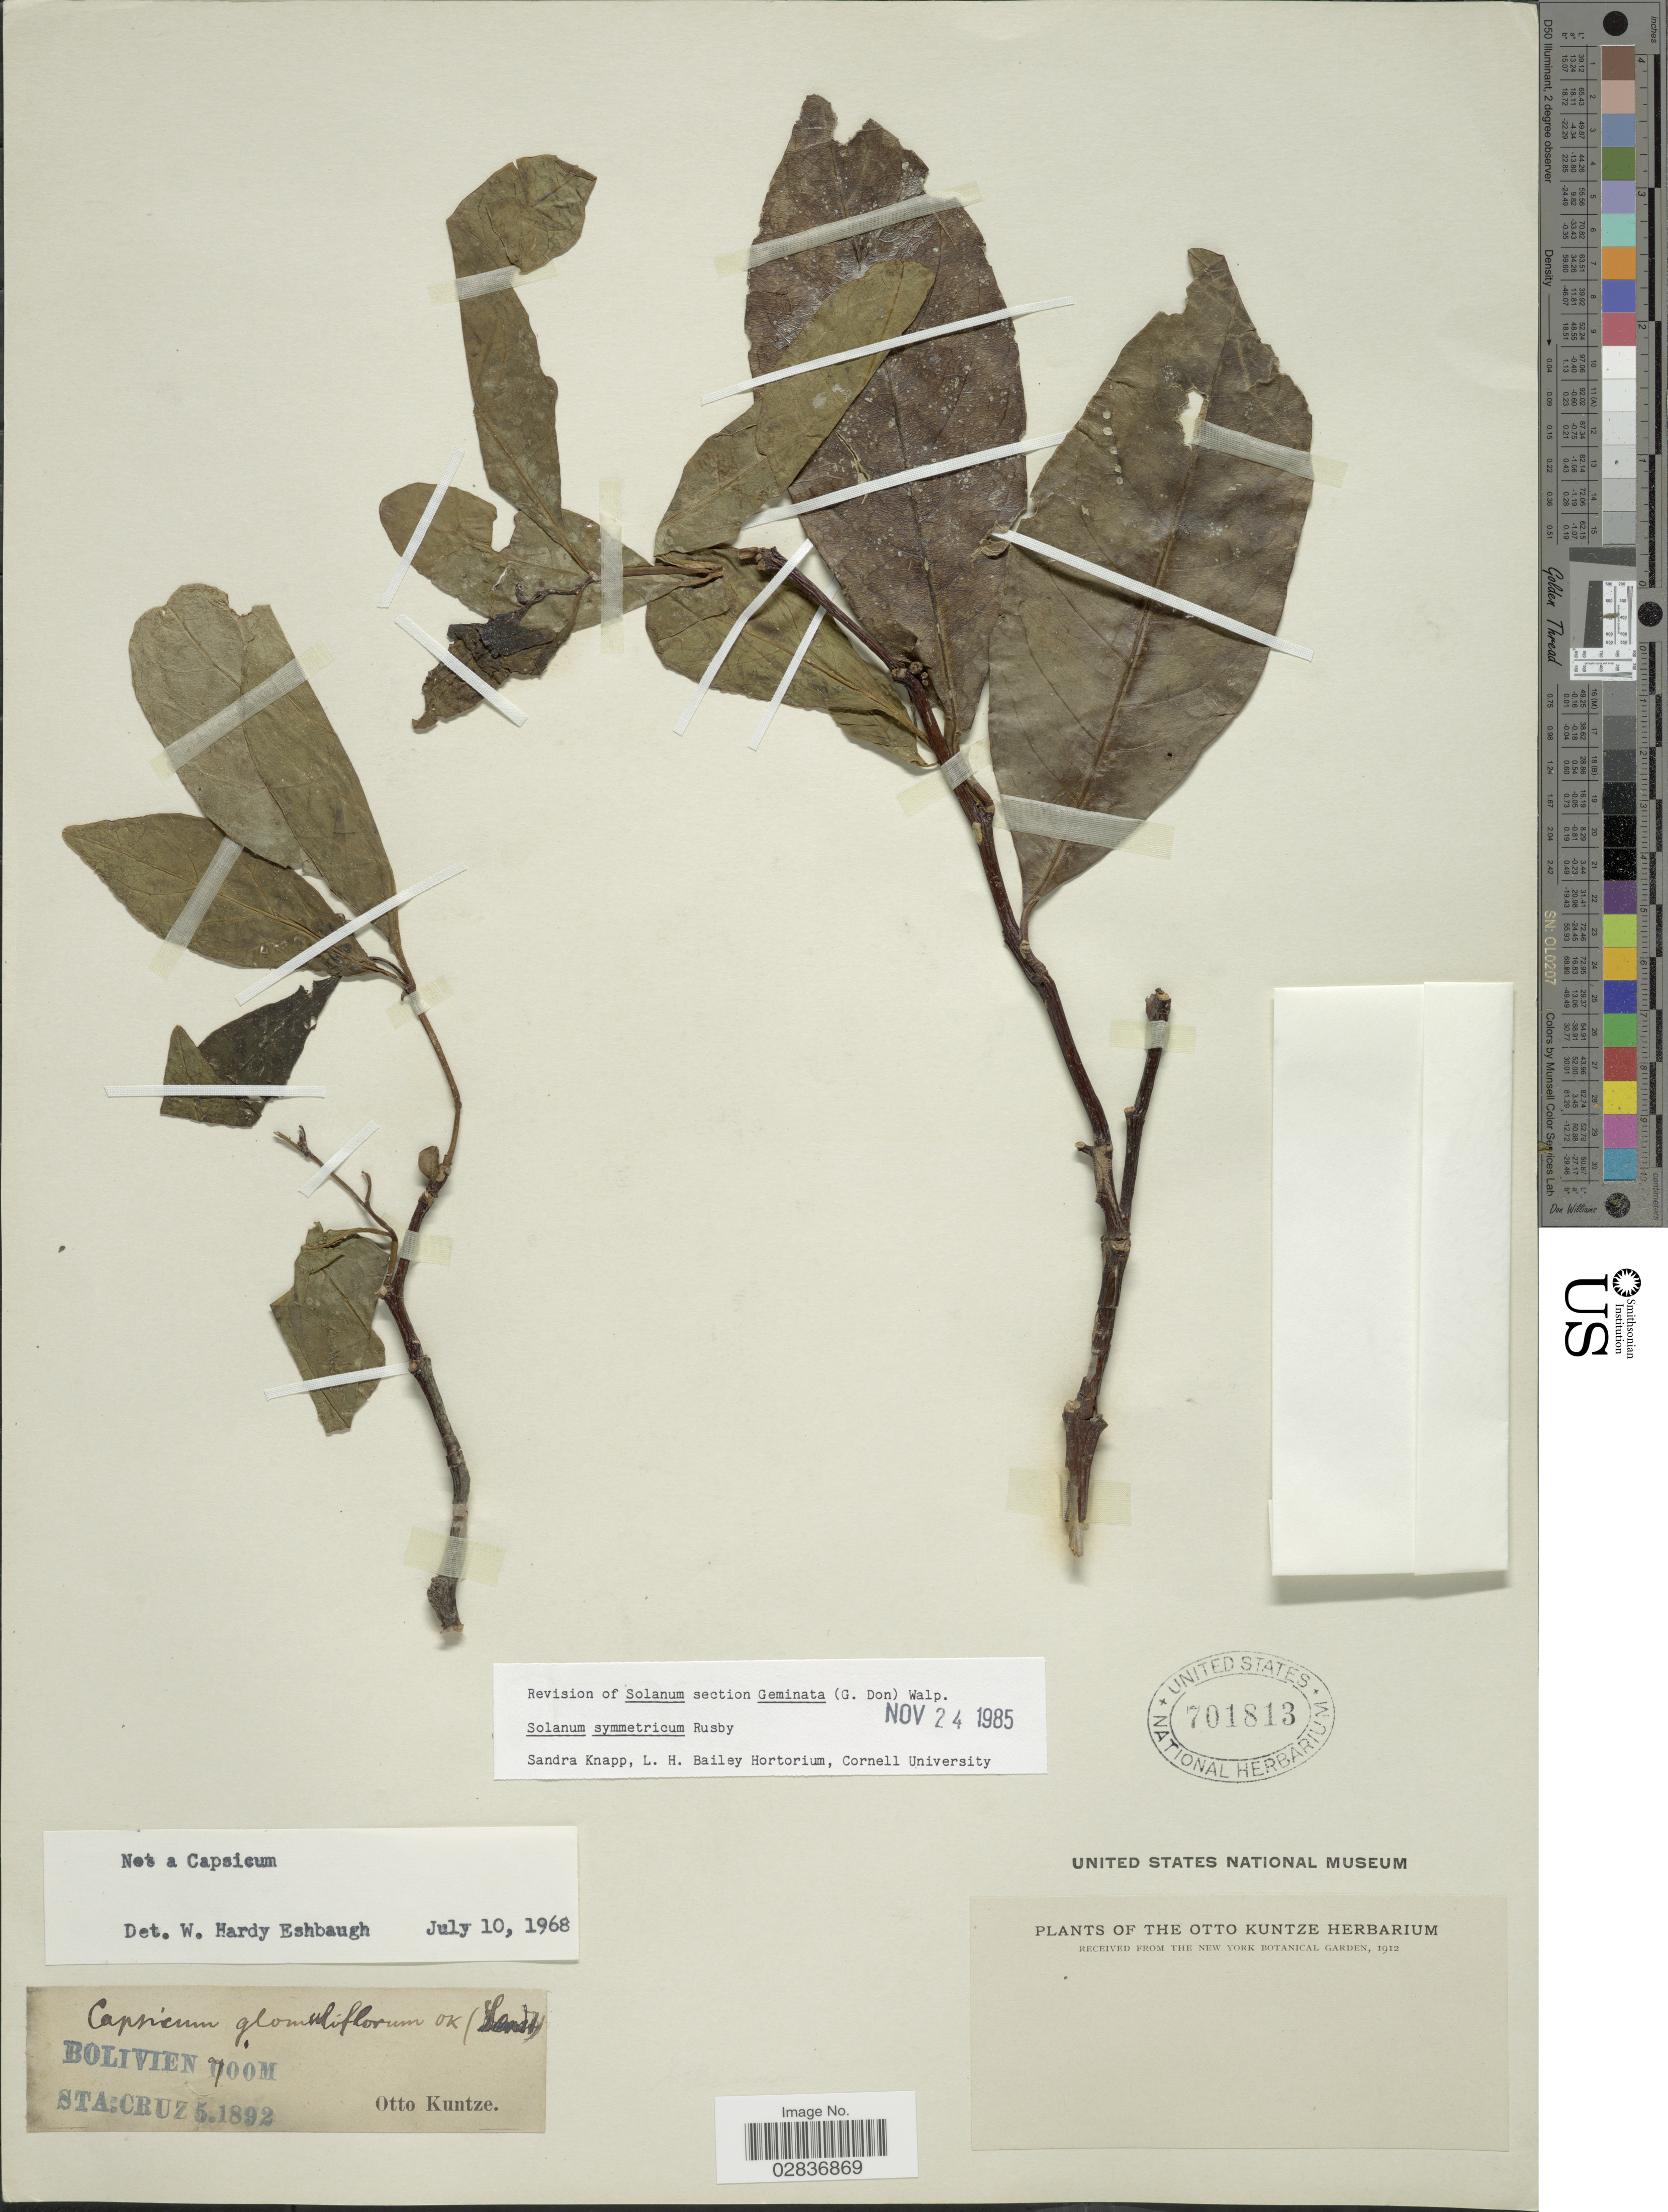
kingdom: Plantae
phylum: Tracheophyta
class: Magnoliopsida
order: Solanales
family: Solanaceae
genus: Solanum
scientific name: Solanum symmetricum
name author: Rusby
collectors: C.E.O. Kuntze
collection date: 1892-05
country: Bolivia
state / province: Santa Cruz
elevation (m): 700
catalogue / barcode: US 701813